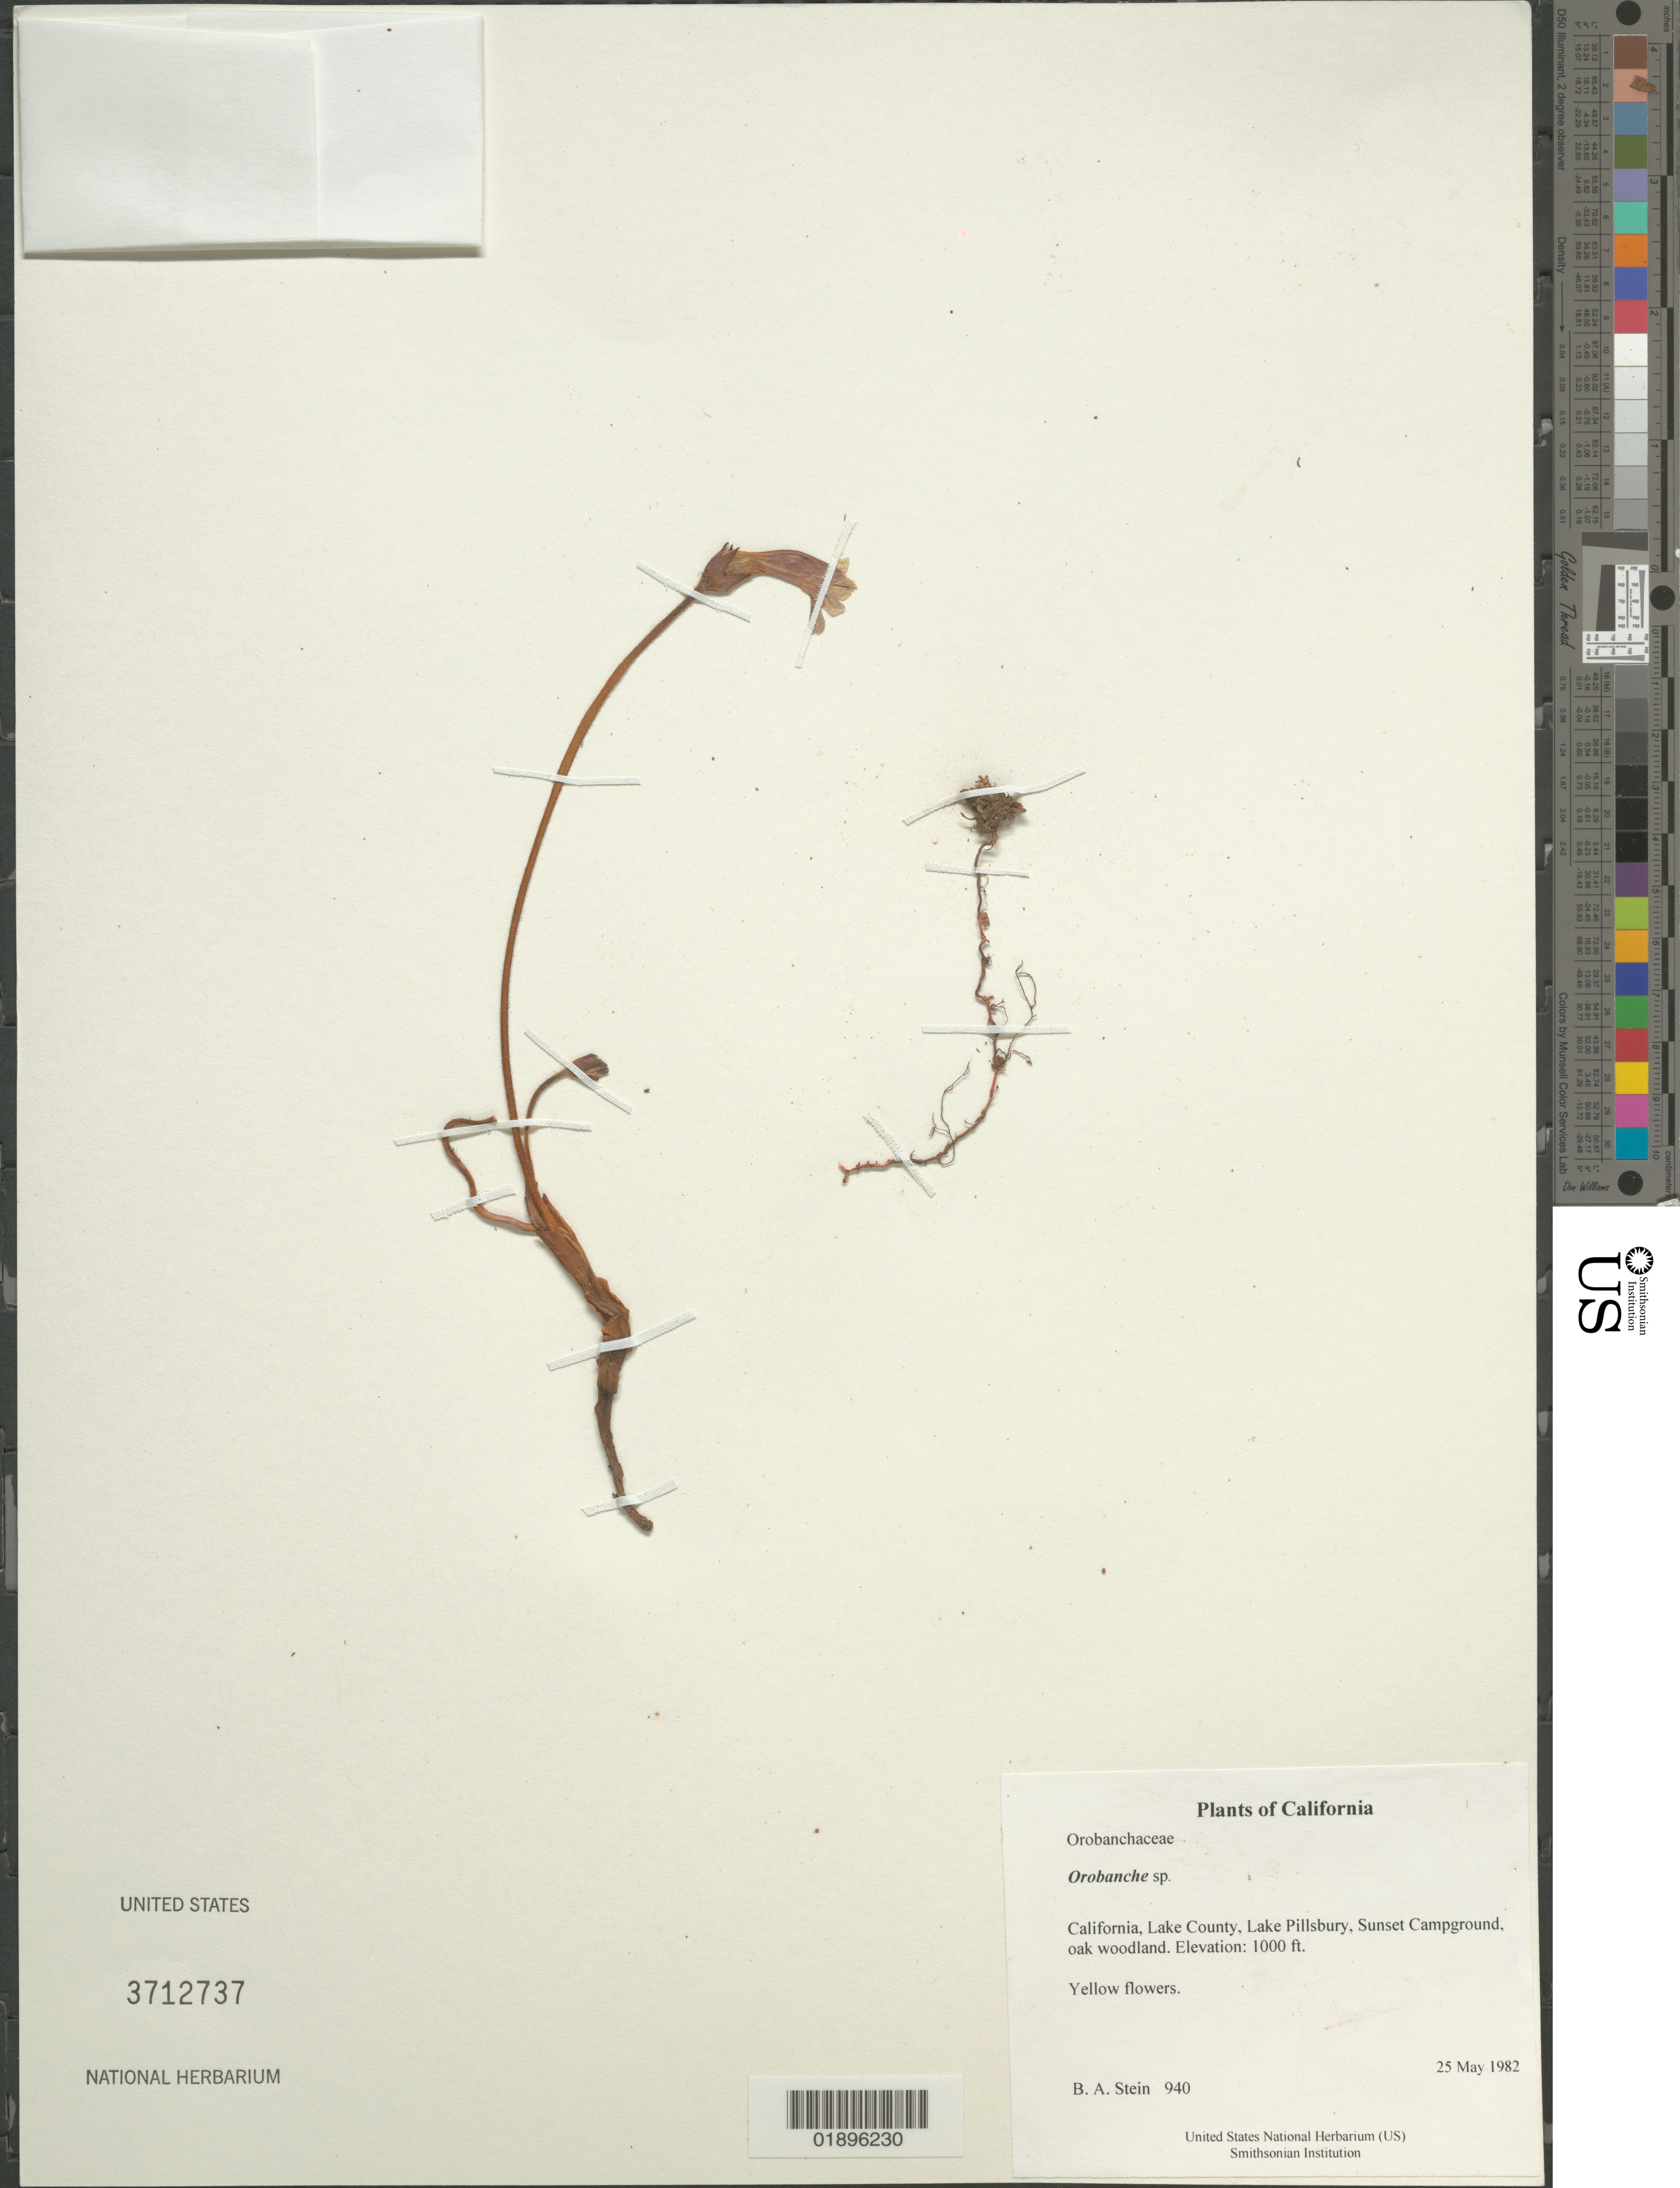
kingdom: Plantae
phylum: Tracheophyta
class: Magnoliopsida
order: Lamiales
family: Orobanchaceae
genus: Orobanche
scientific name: Orobanche sp.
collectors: B. A. Stein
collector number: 940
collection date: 1982-05-25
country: United States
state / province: California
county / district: Lake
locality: Lake Pillsbury, Sunset Campground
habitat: Oak woodland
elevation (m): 305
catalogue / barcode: US 3712737